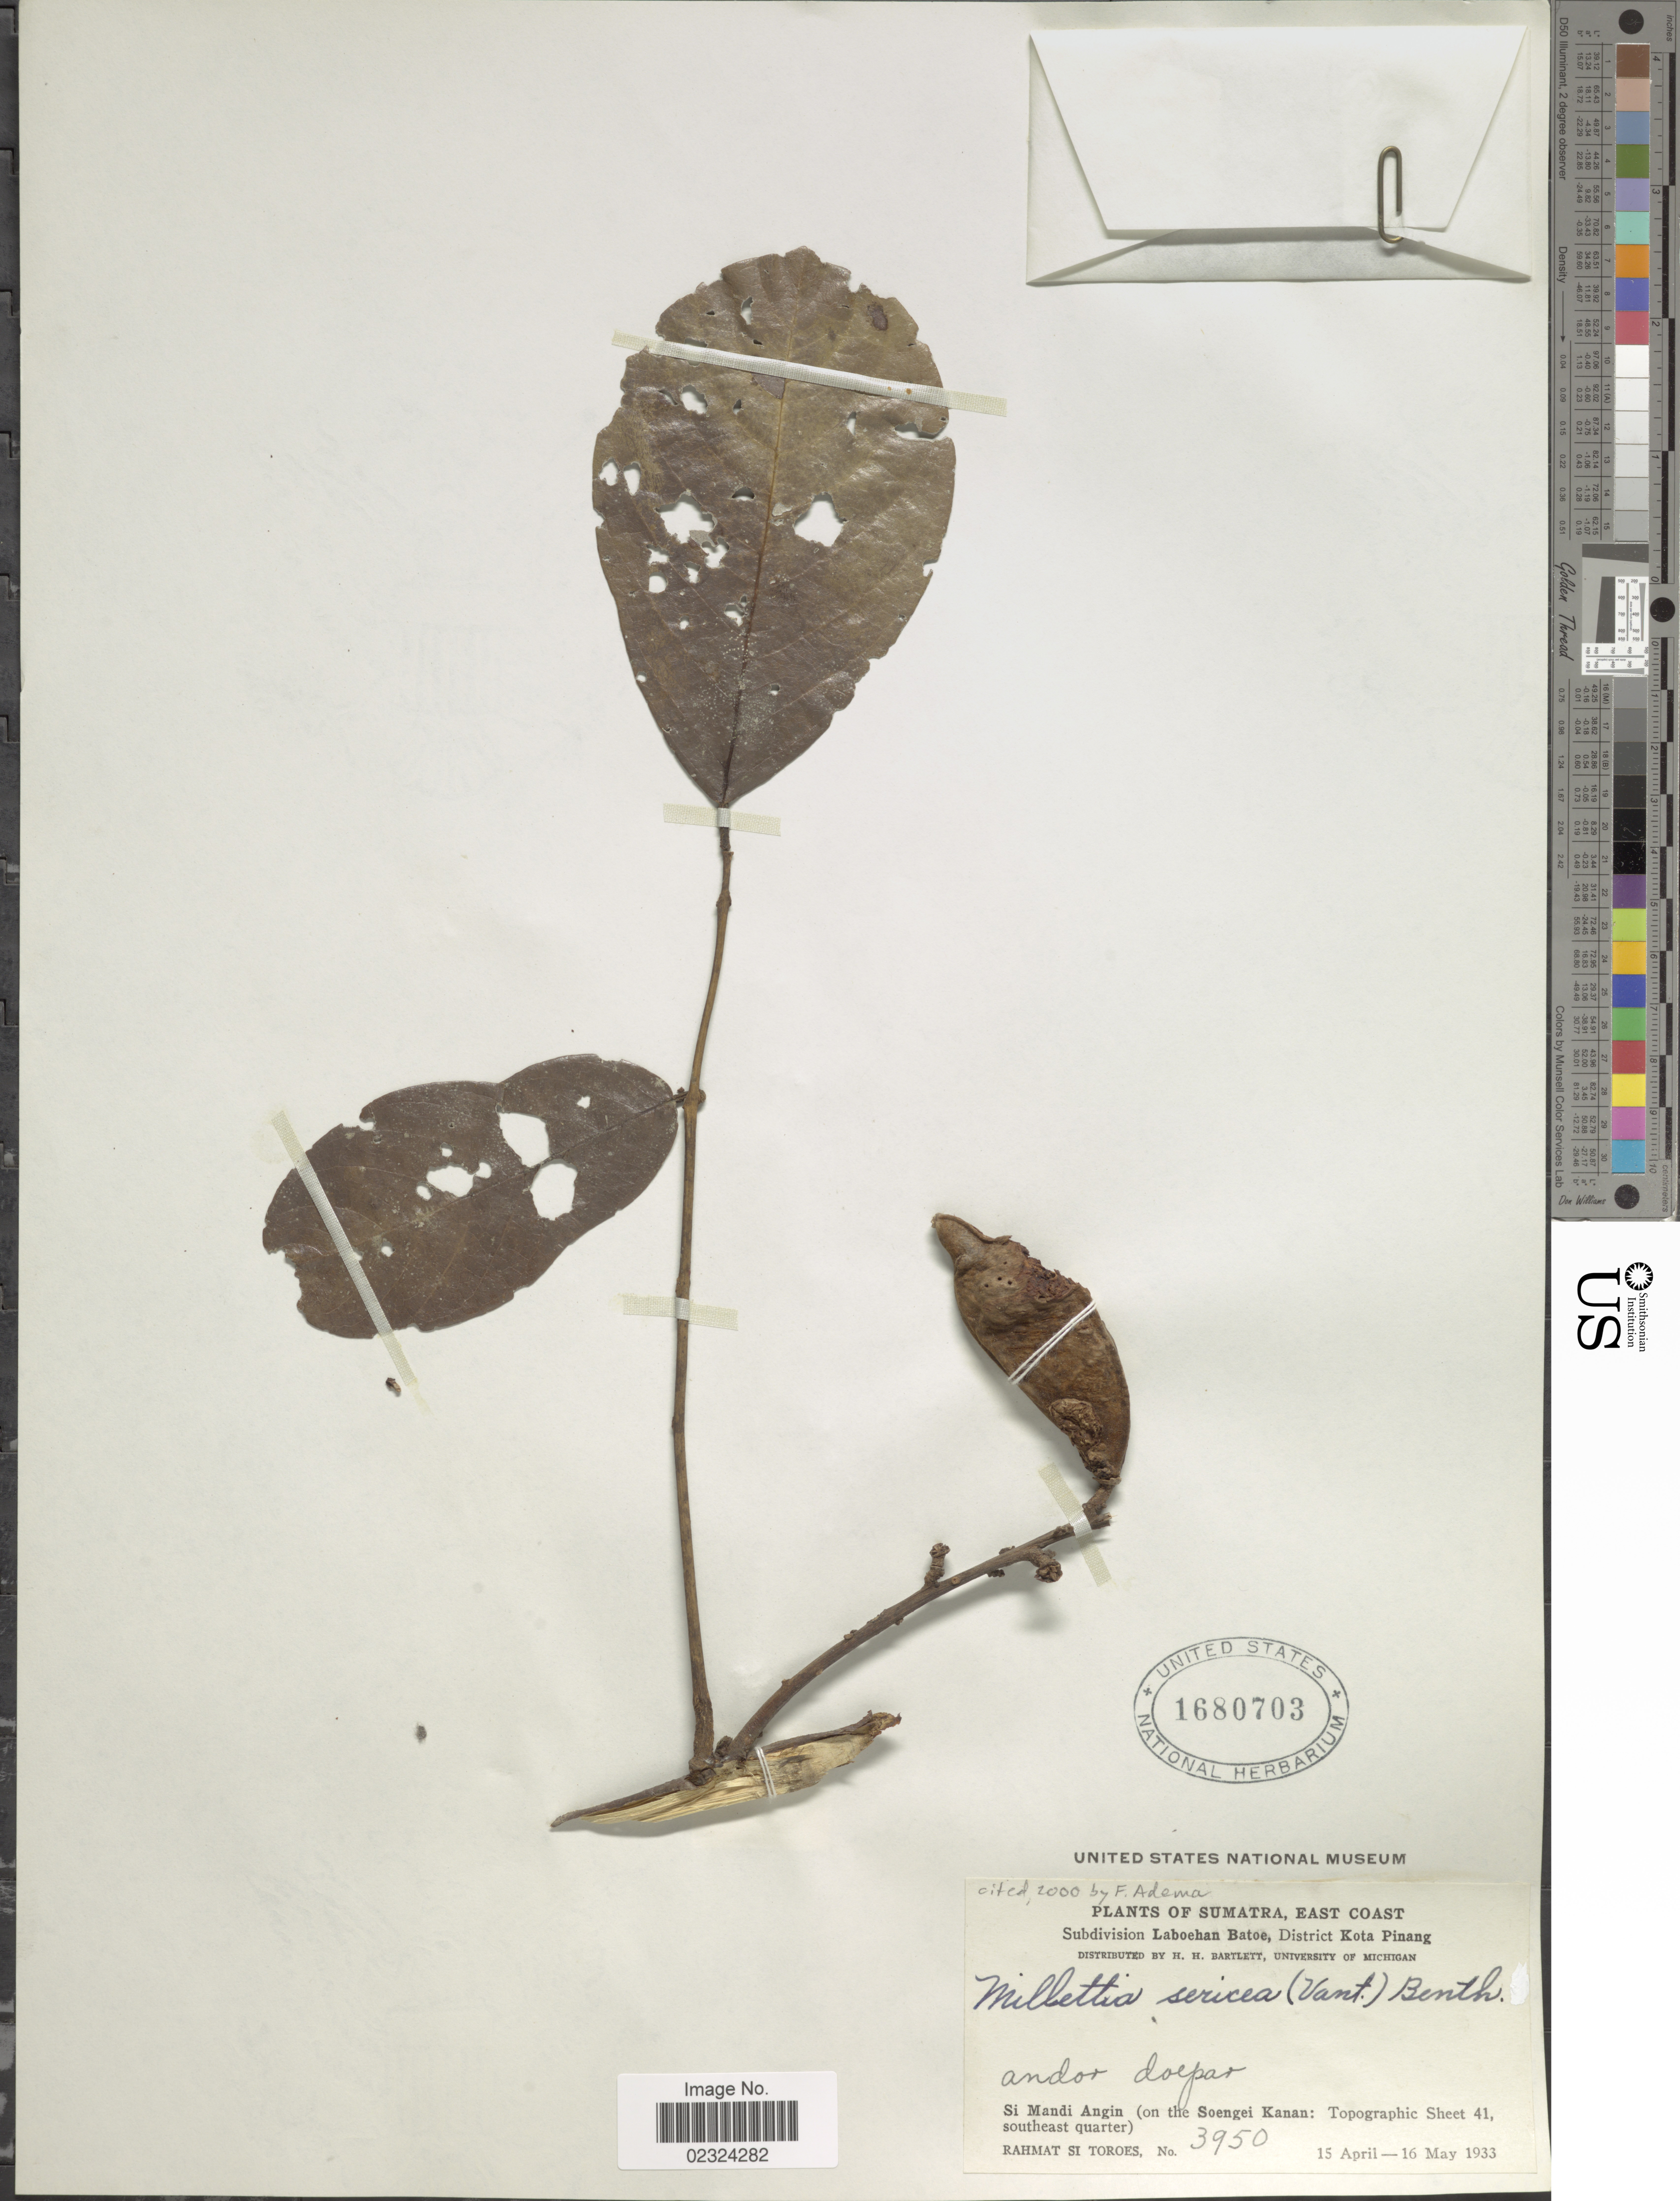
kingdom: Plantae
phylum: Tracheophyta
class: Magnoliopsida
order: Fabales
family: Fabaceae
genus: Millettia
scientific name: Millettia sericea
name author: (Vent.) Wight & Arn.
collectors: Rahmat Si Boeea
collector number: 3950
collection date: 1933-04-15/1933-05-16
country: Indonesia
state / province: Sumatra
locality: East coast. Subdivision Laboehan Batoe, District Kota Pinang. Si Mandi Angin (on the Soengei Kanan)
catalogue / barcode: US 1680703